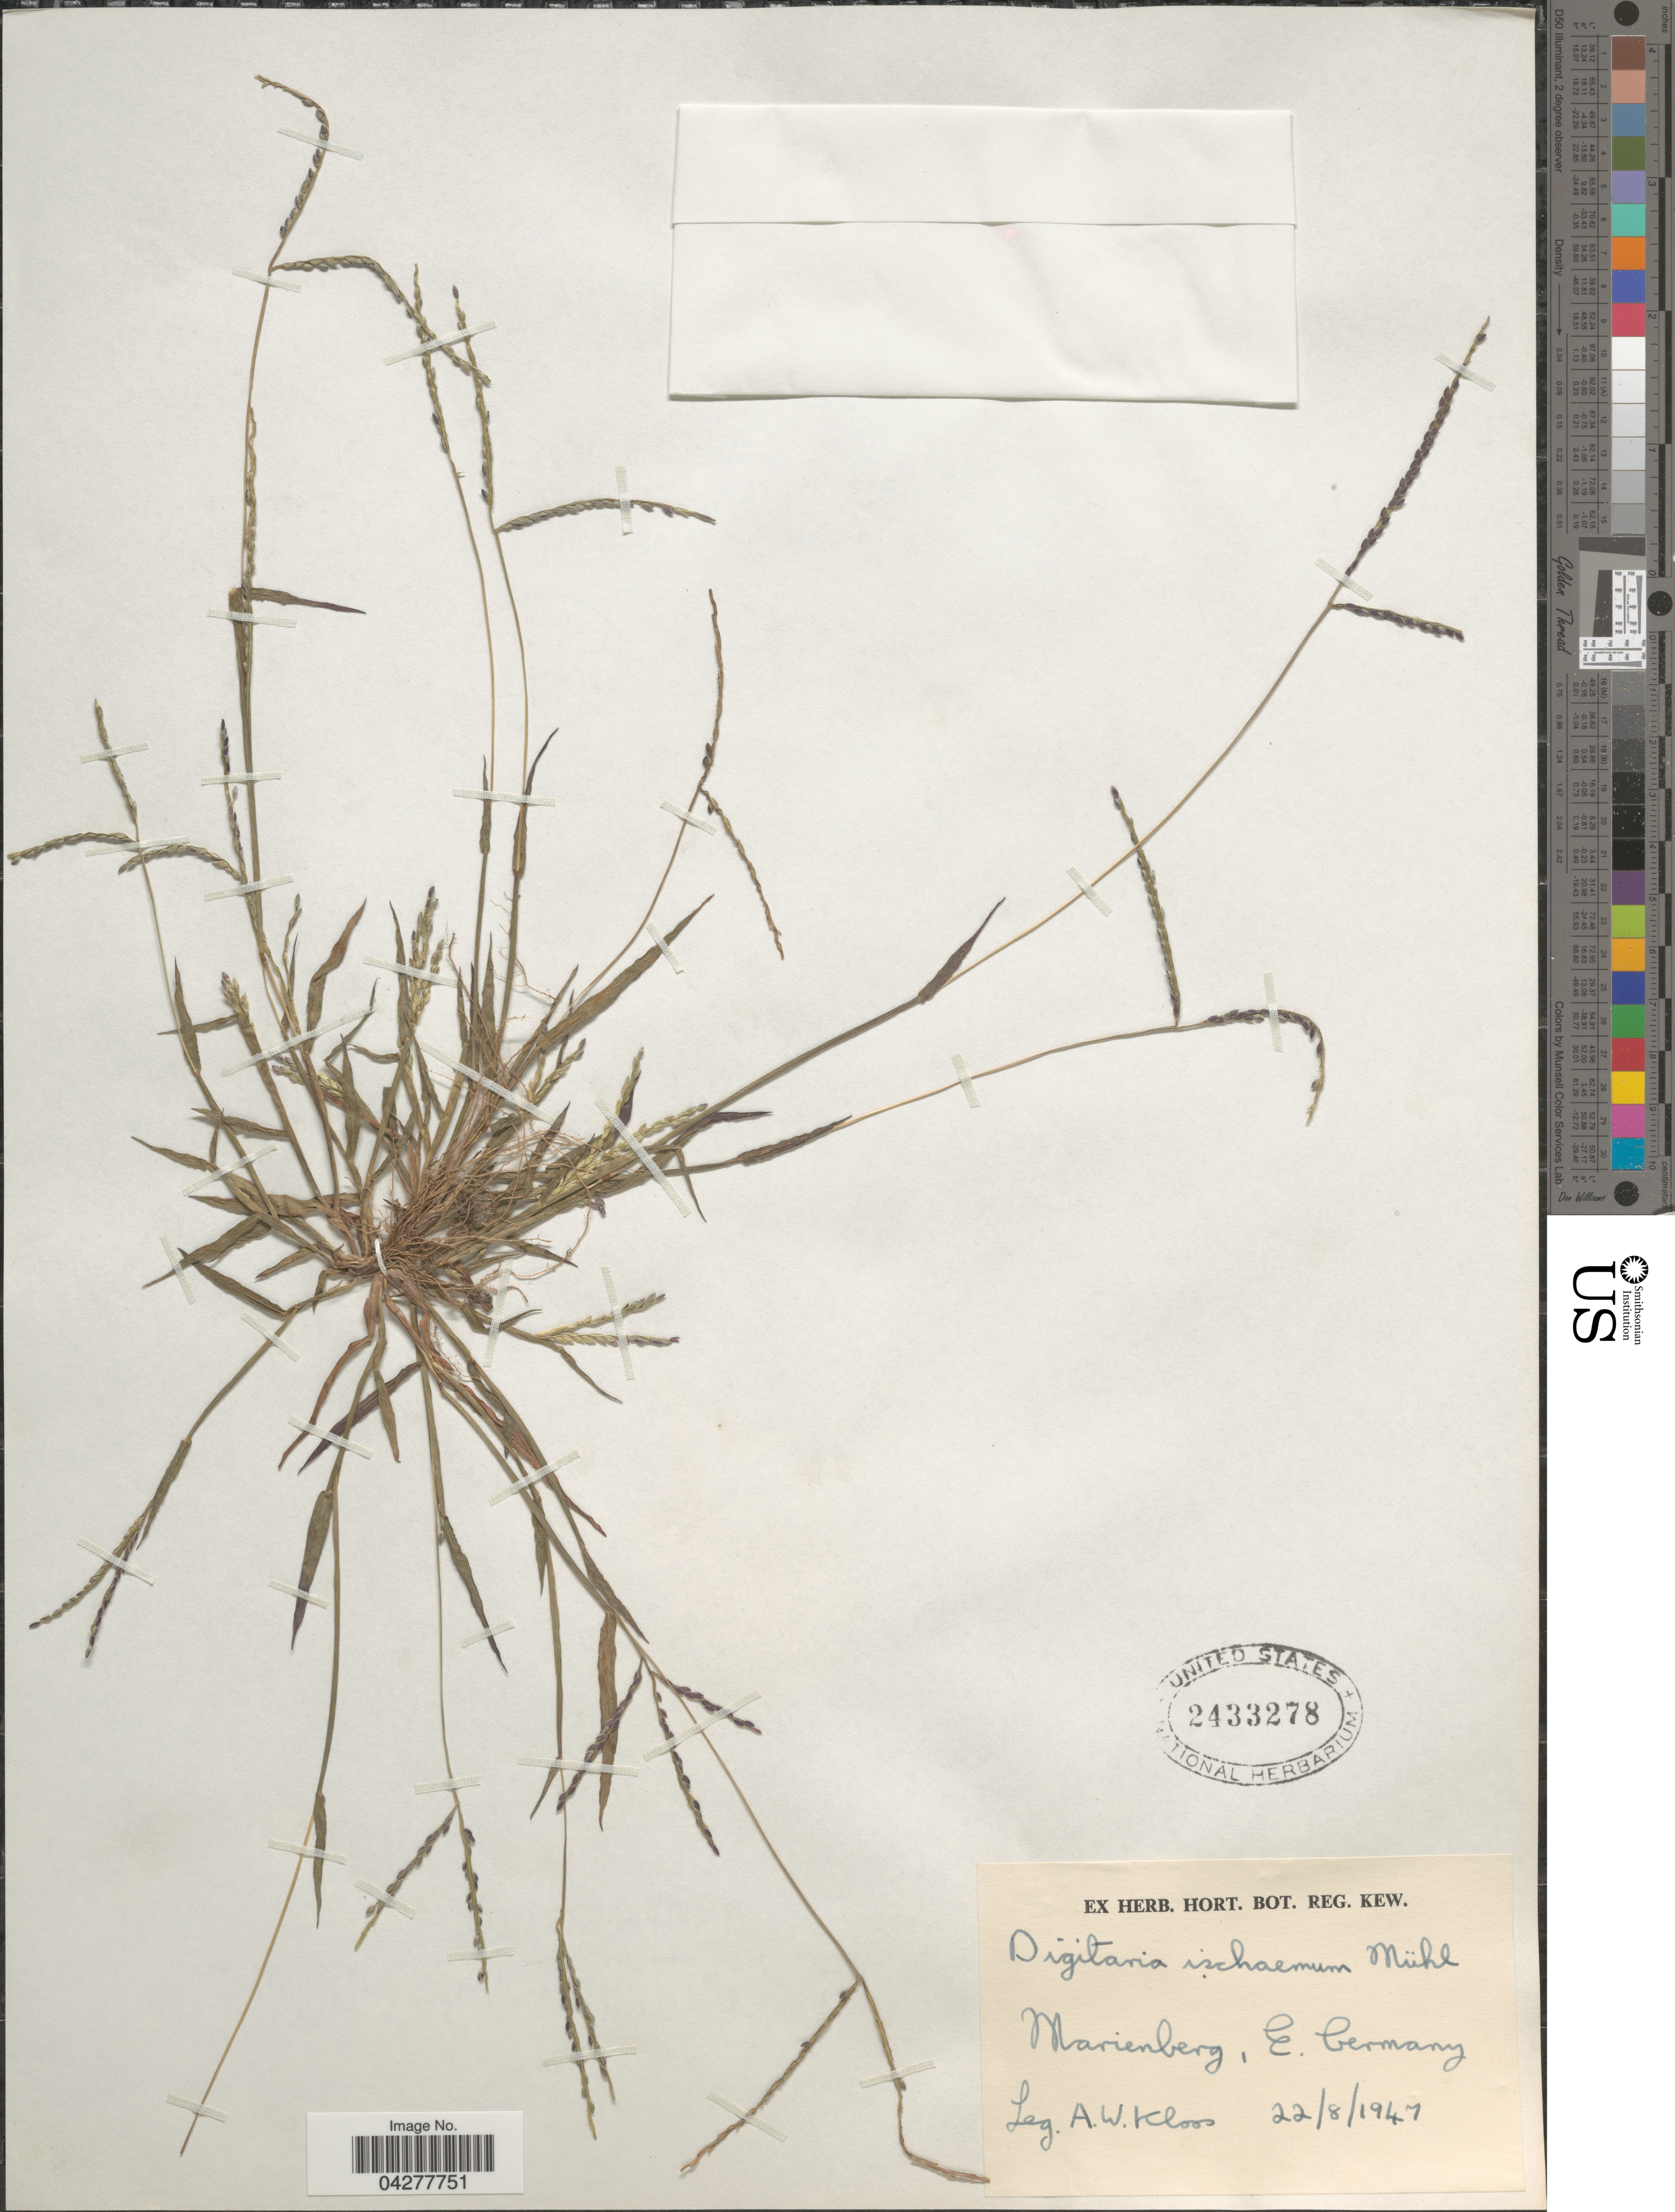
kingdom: Plantae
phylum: Tracheophyta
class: Liliopsida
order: Poales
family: Poaceae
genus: Digitaria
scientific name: Digitaria ischaemum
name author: (Schreber) Schreber ex Muhl.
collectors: A. Kloos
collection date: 1947-08-22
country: Germany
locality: Marienberg, E. Germany.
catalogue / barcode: US 2433278